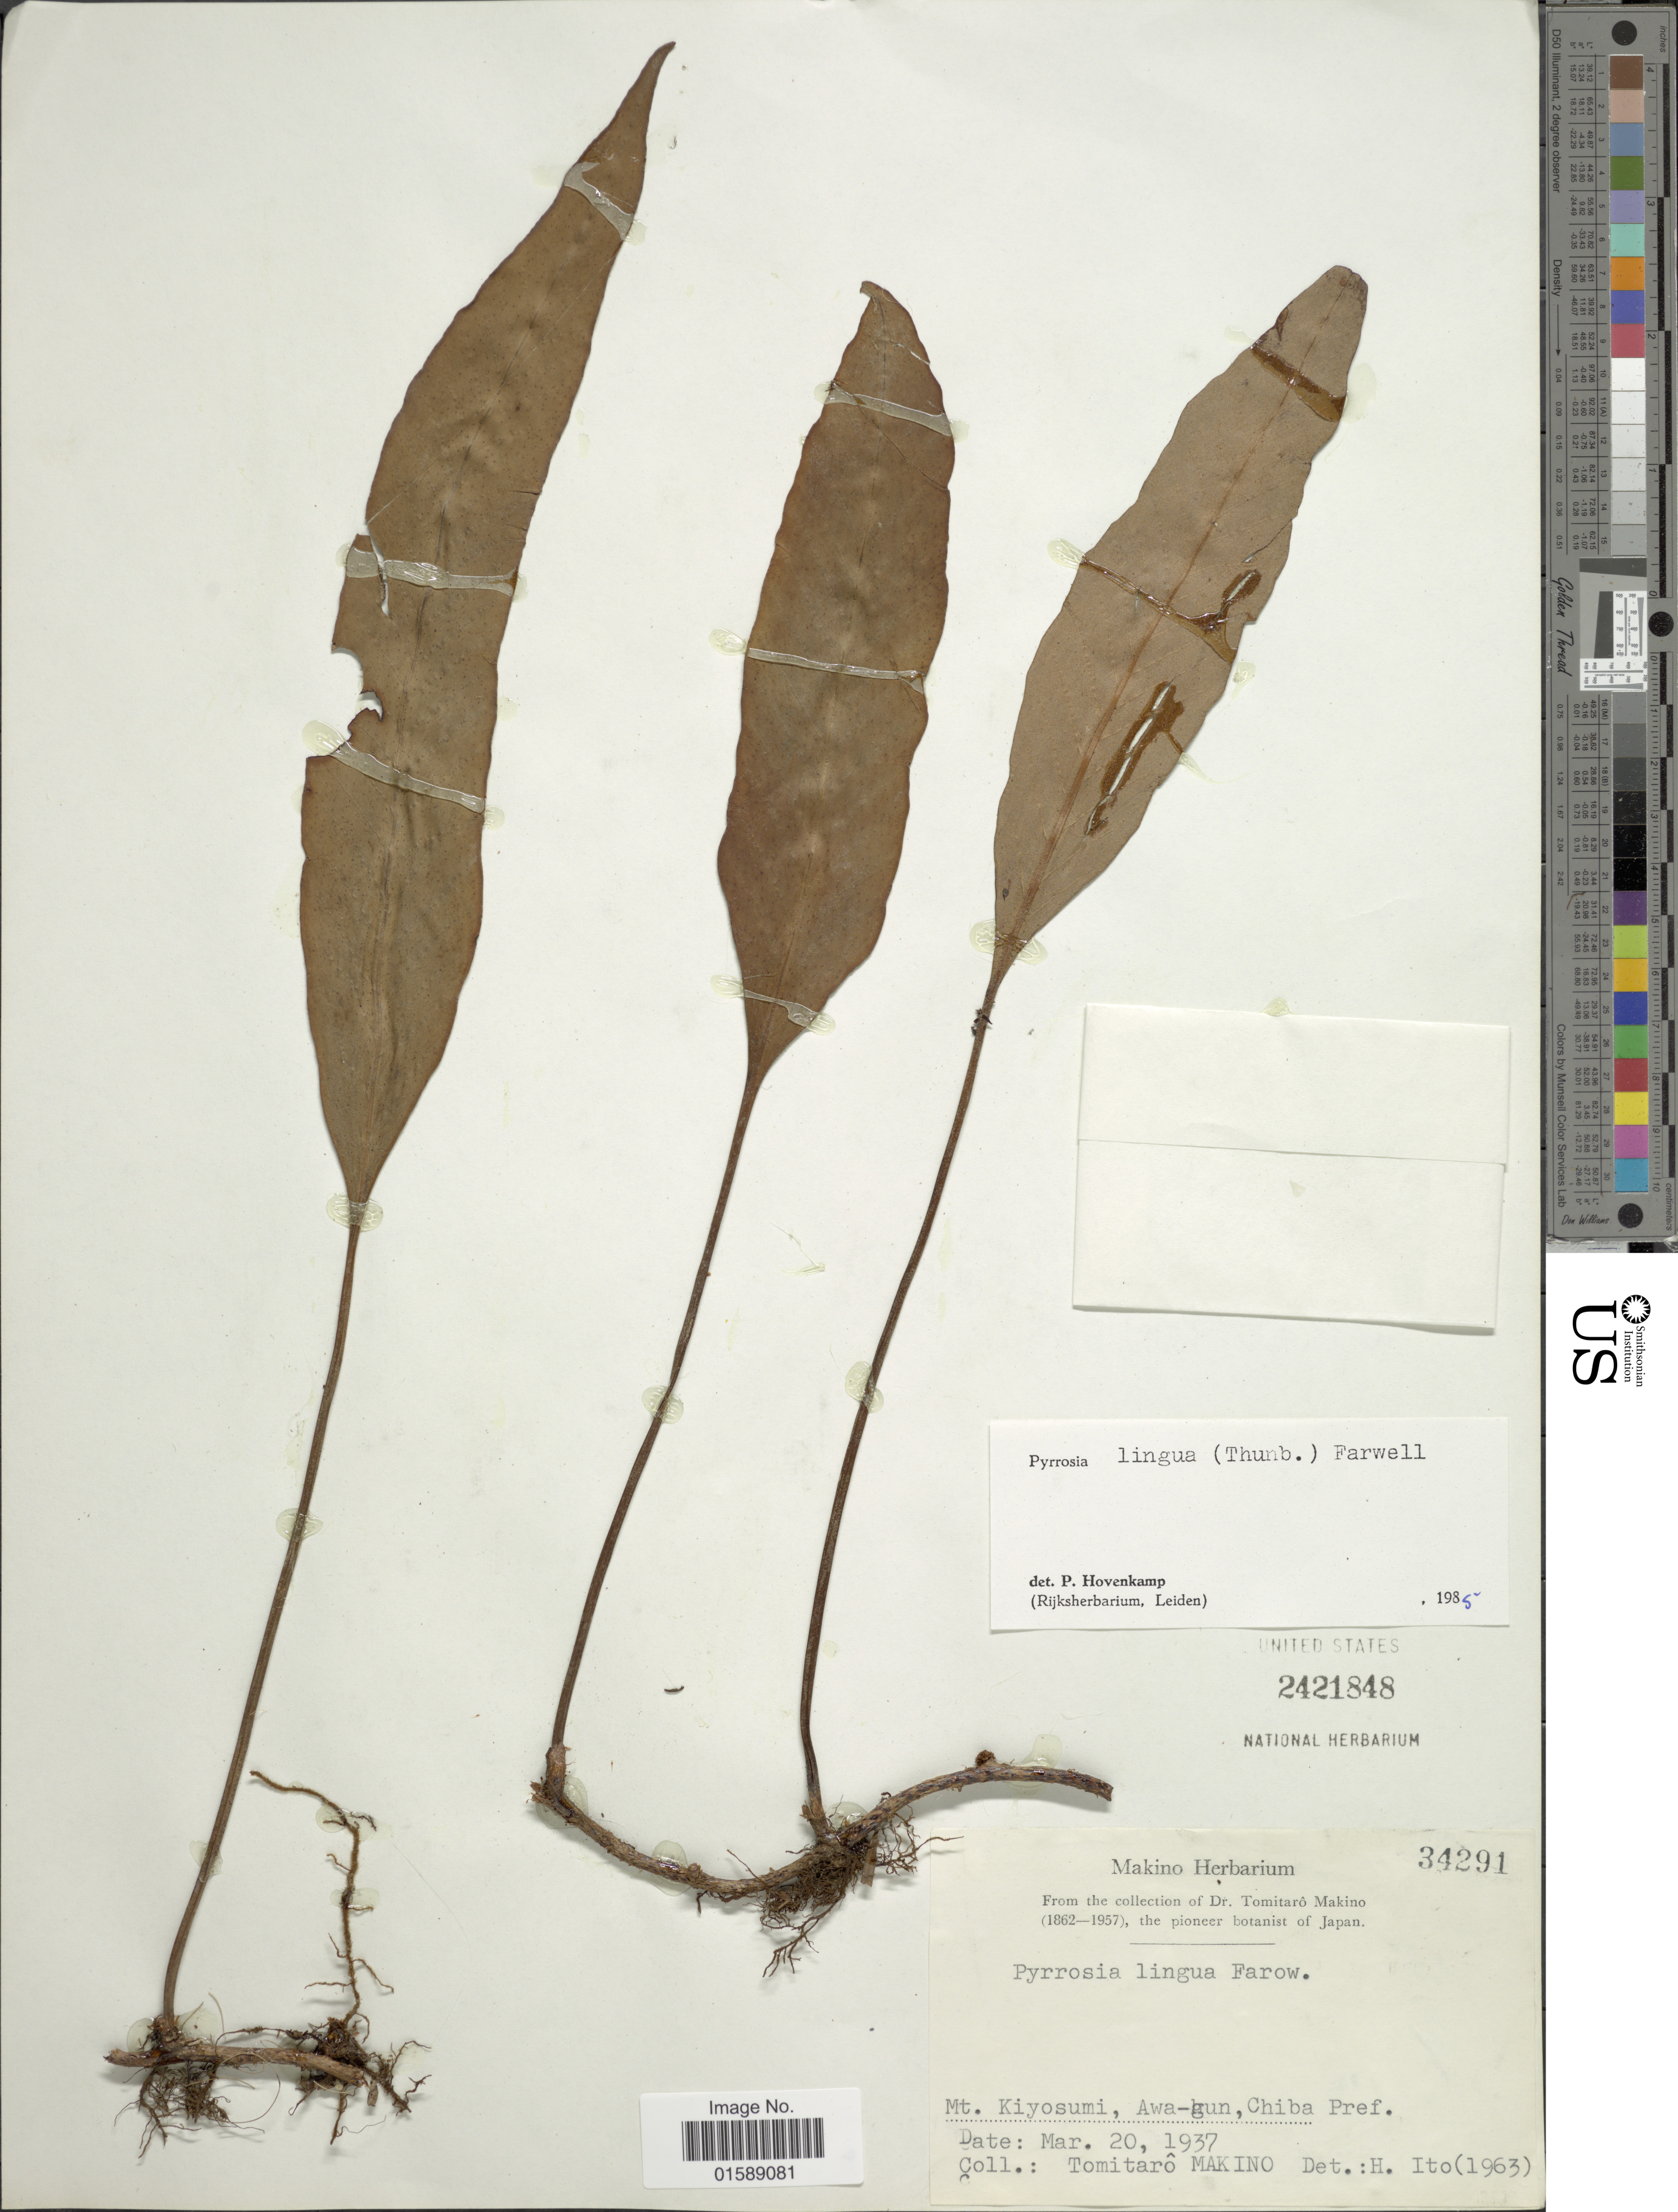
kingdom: Plantae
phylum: Tracheophyta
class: Polypodiopsida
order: Polypodiales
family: Polypodiaceae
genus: Pyrrosia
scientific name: Pyrrosia lingua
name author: (Thurb.) Farw.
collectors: T. Makino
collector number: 34291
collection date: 1937-03-20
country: Japan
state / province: Tiba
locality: Mt. Kiyosumi, Awa-gun, Chiba Pref.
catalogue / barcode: US 2421848